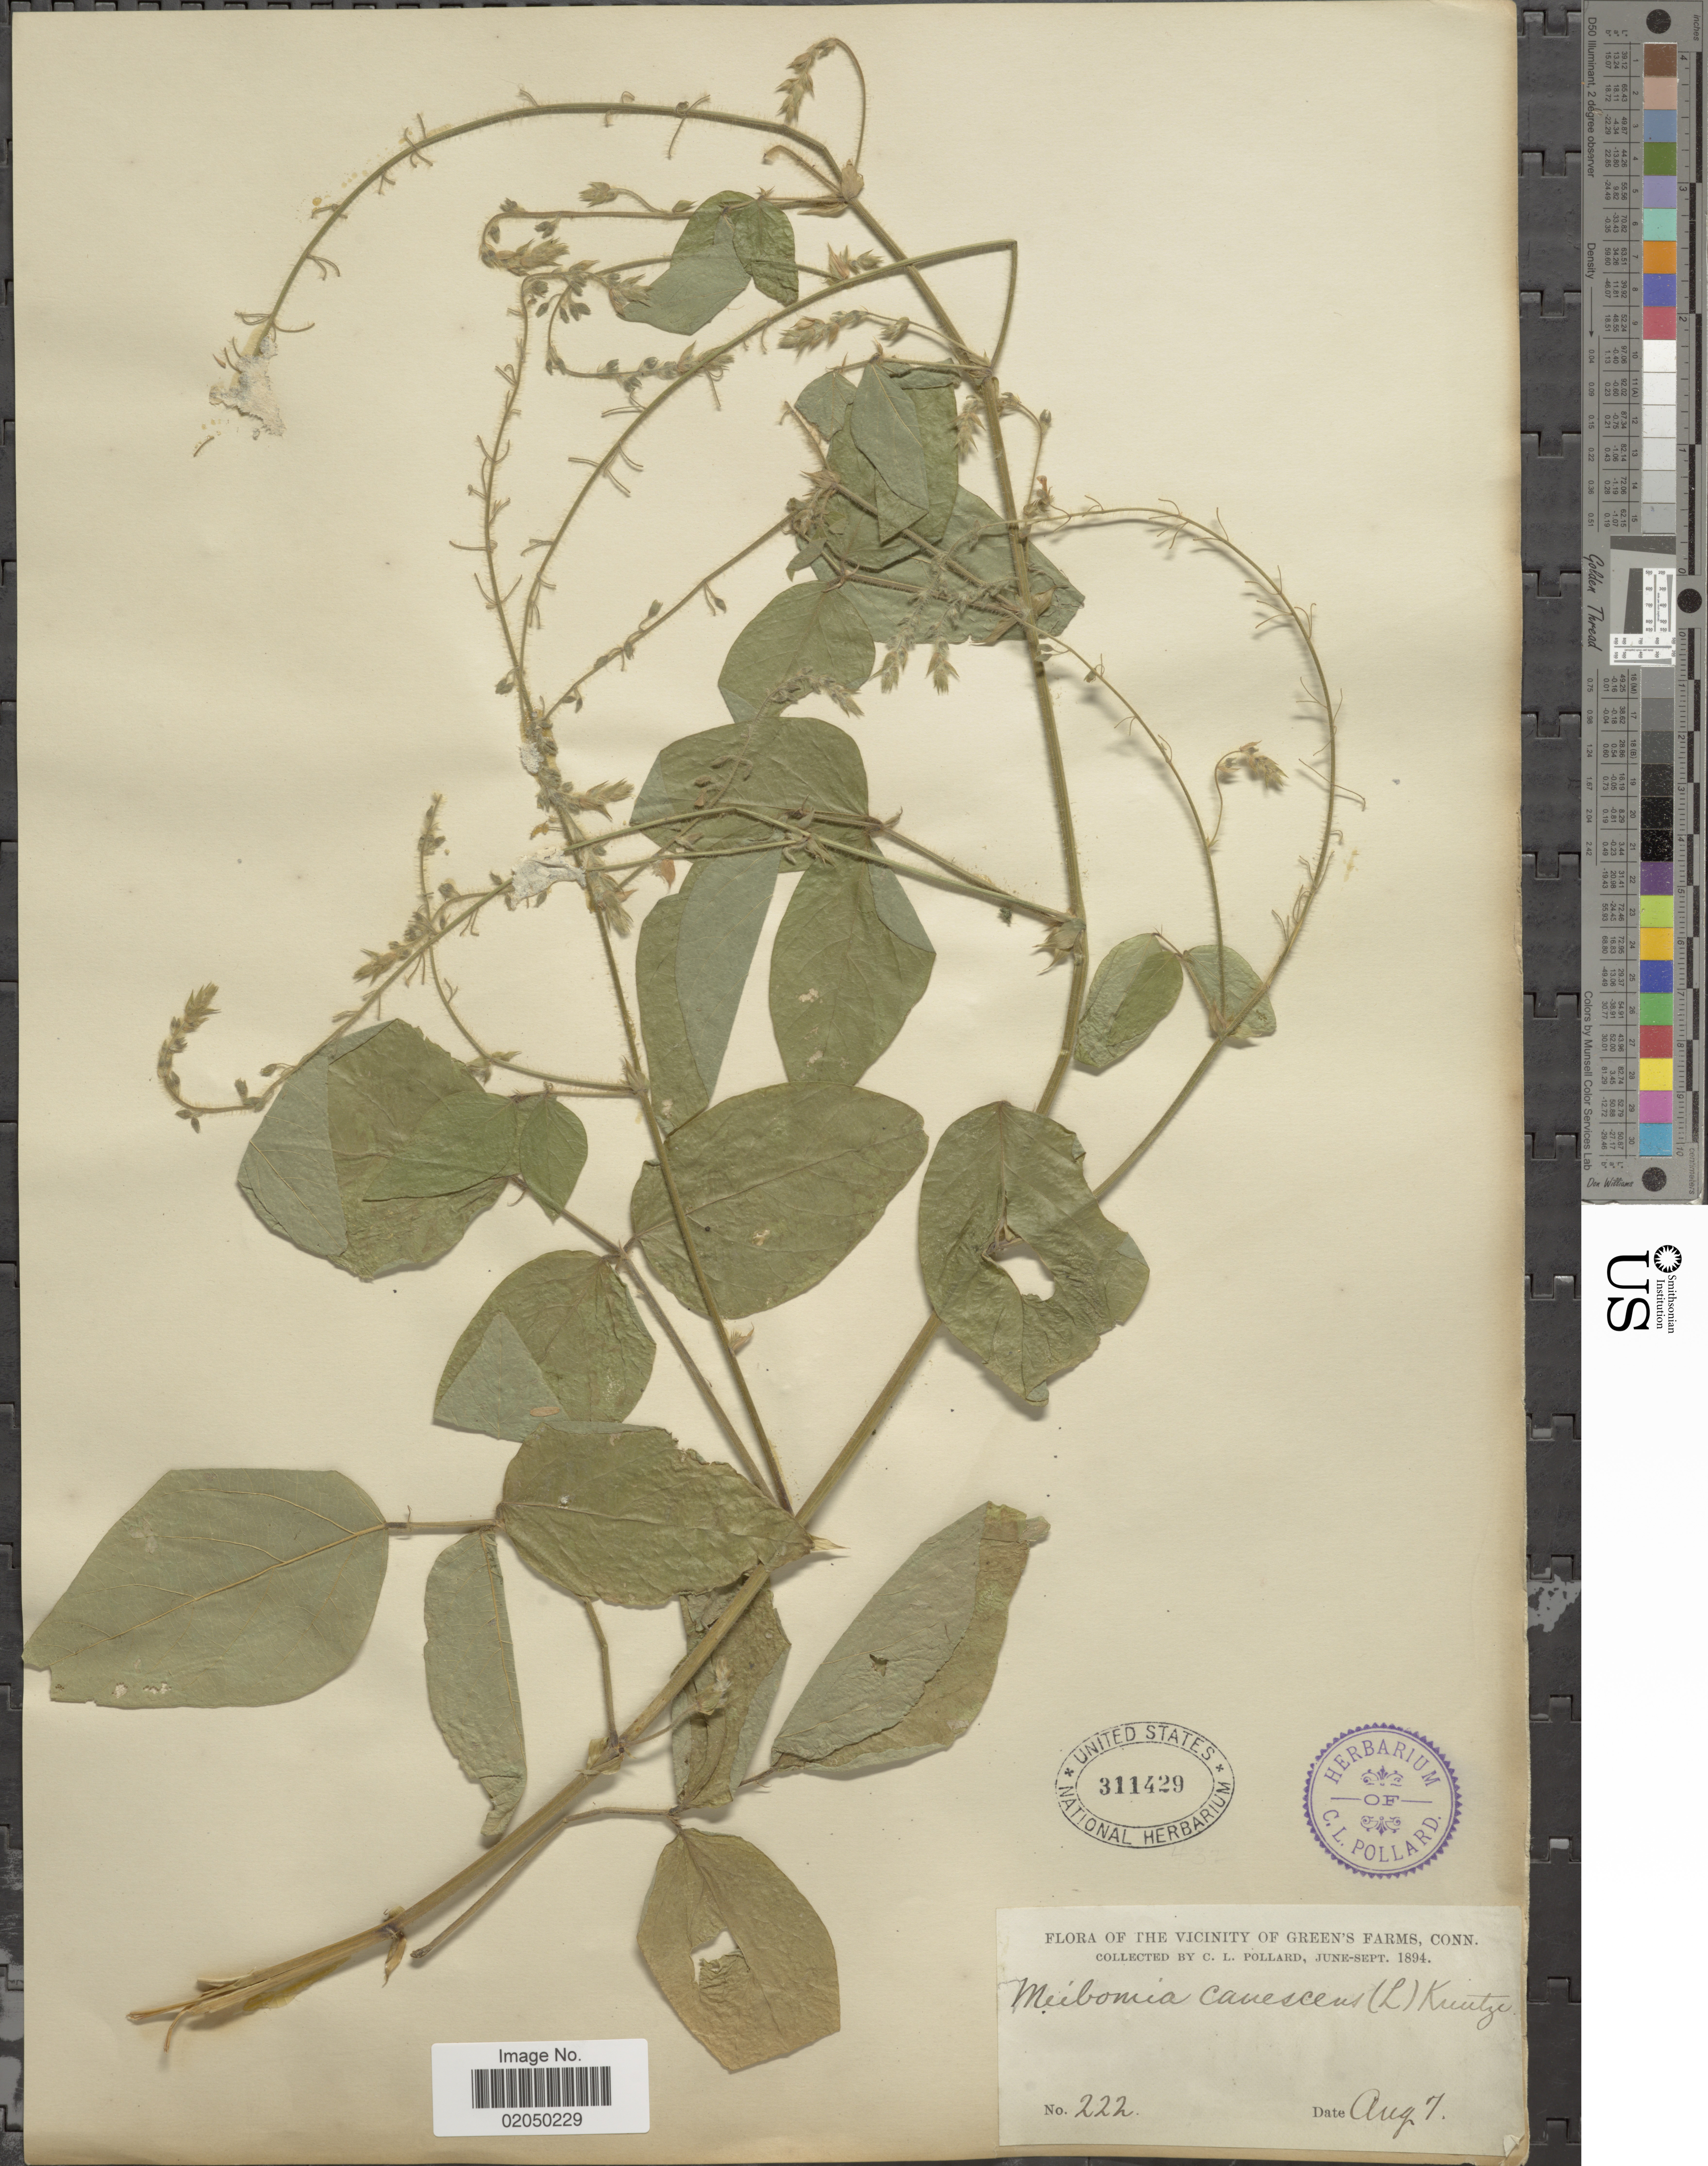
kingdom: Plantae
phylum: Tracheophyta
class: Magnoliopsida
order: Fabales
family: Fabaceae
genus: Desmodium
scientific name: Desmodium canescens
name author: (L.) DC.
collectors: C. L. Pollard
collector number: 222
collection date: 1894-06/1894-09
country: United States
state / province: Connecticut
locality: Vicinity of Green's Farm, Conn.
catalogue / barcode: US 311429